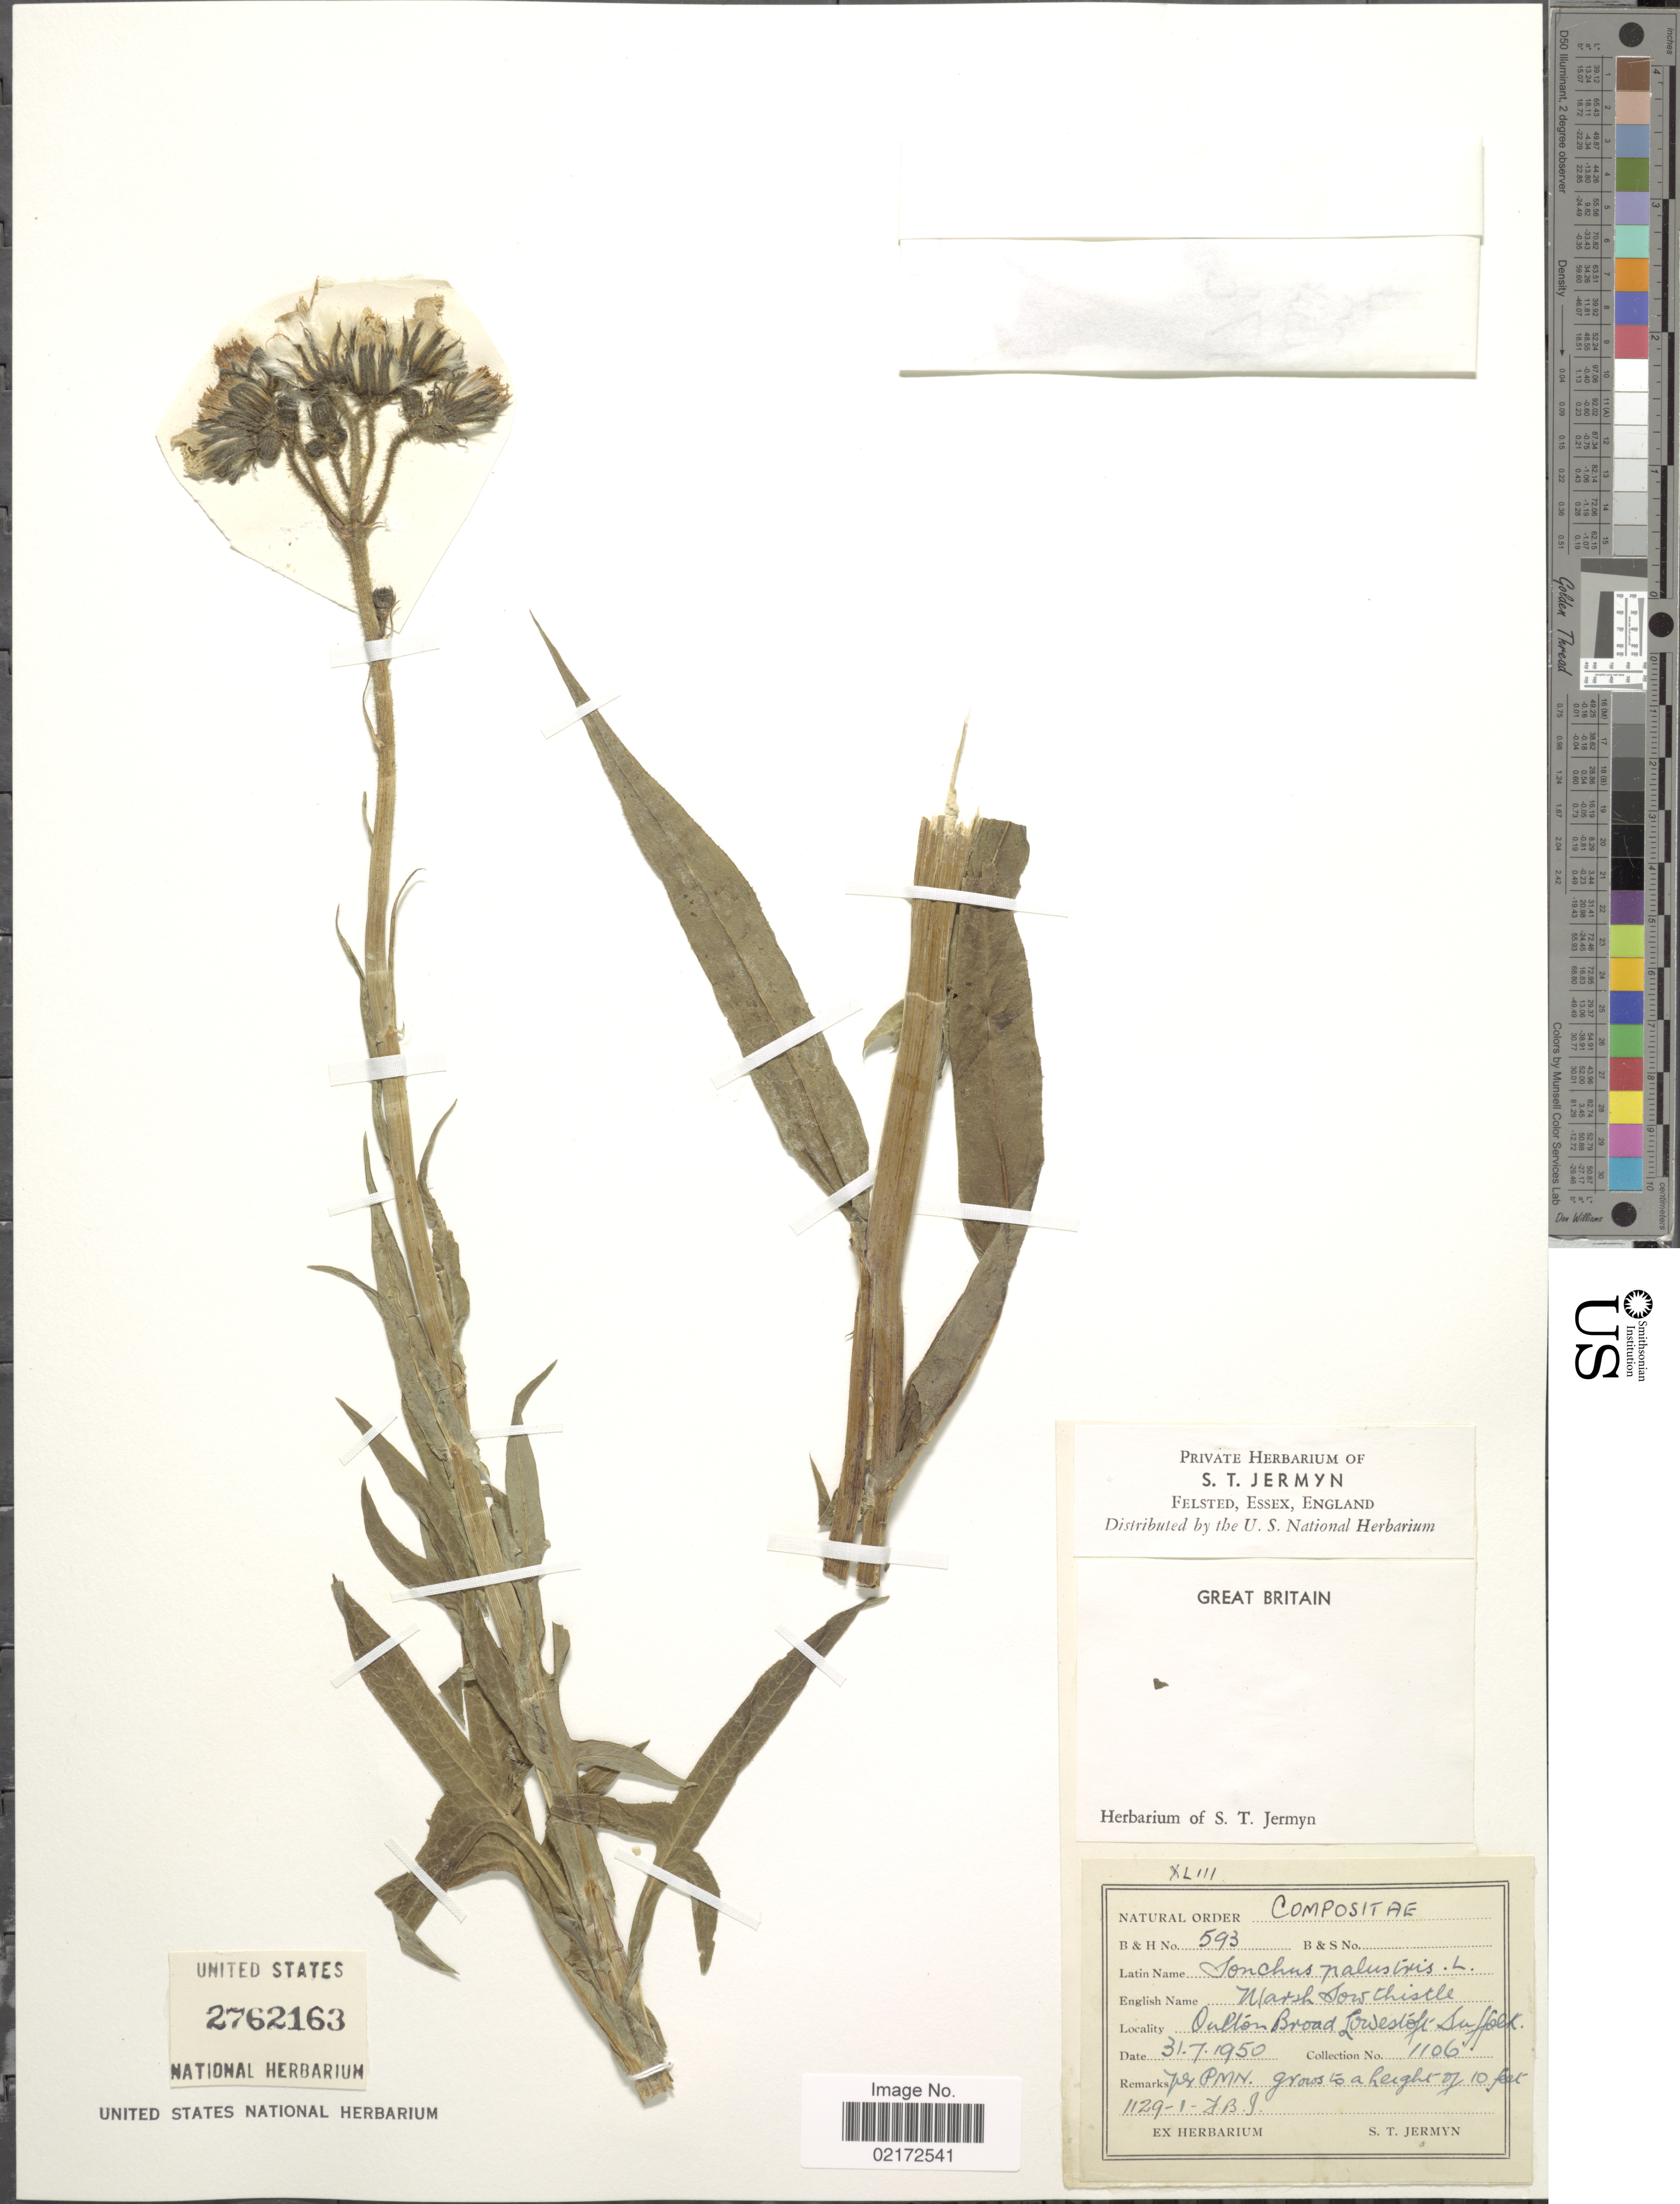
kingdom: Plantae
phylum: Tracheophyta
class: Magnoliopsida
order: Asterales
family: Asteraceae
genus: Sonchus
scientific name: Sonchus palustris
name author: L.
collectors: S. Jermyn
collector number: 1106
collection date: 1950-07-31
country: United Kingdom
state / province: England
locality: Felsted, Essex, England. Great Britain. Oulton Broad Lowestoft Suffolk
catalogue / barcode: US 2762163